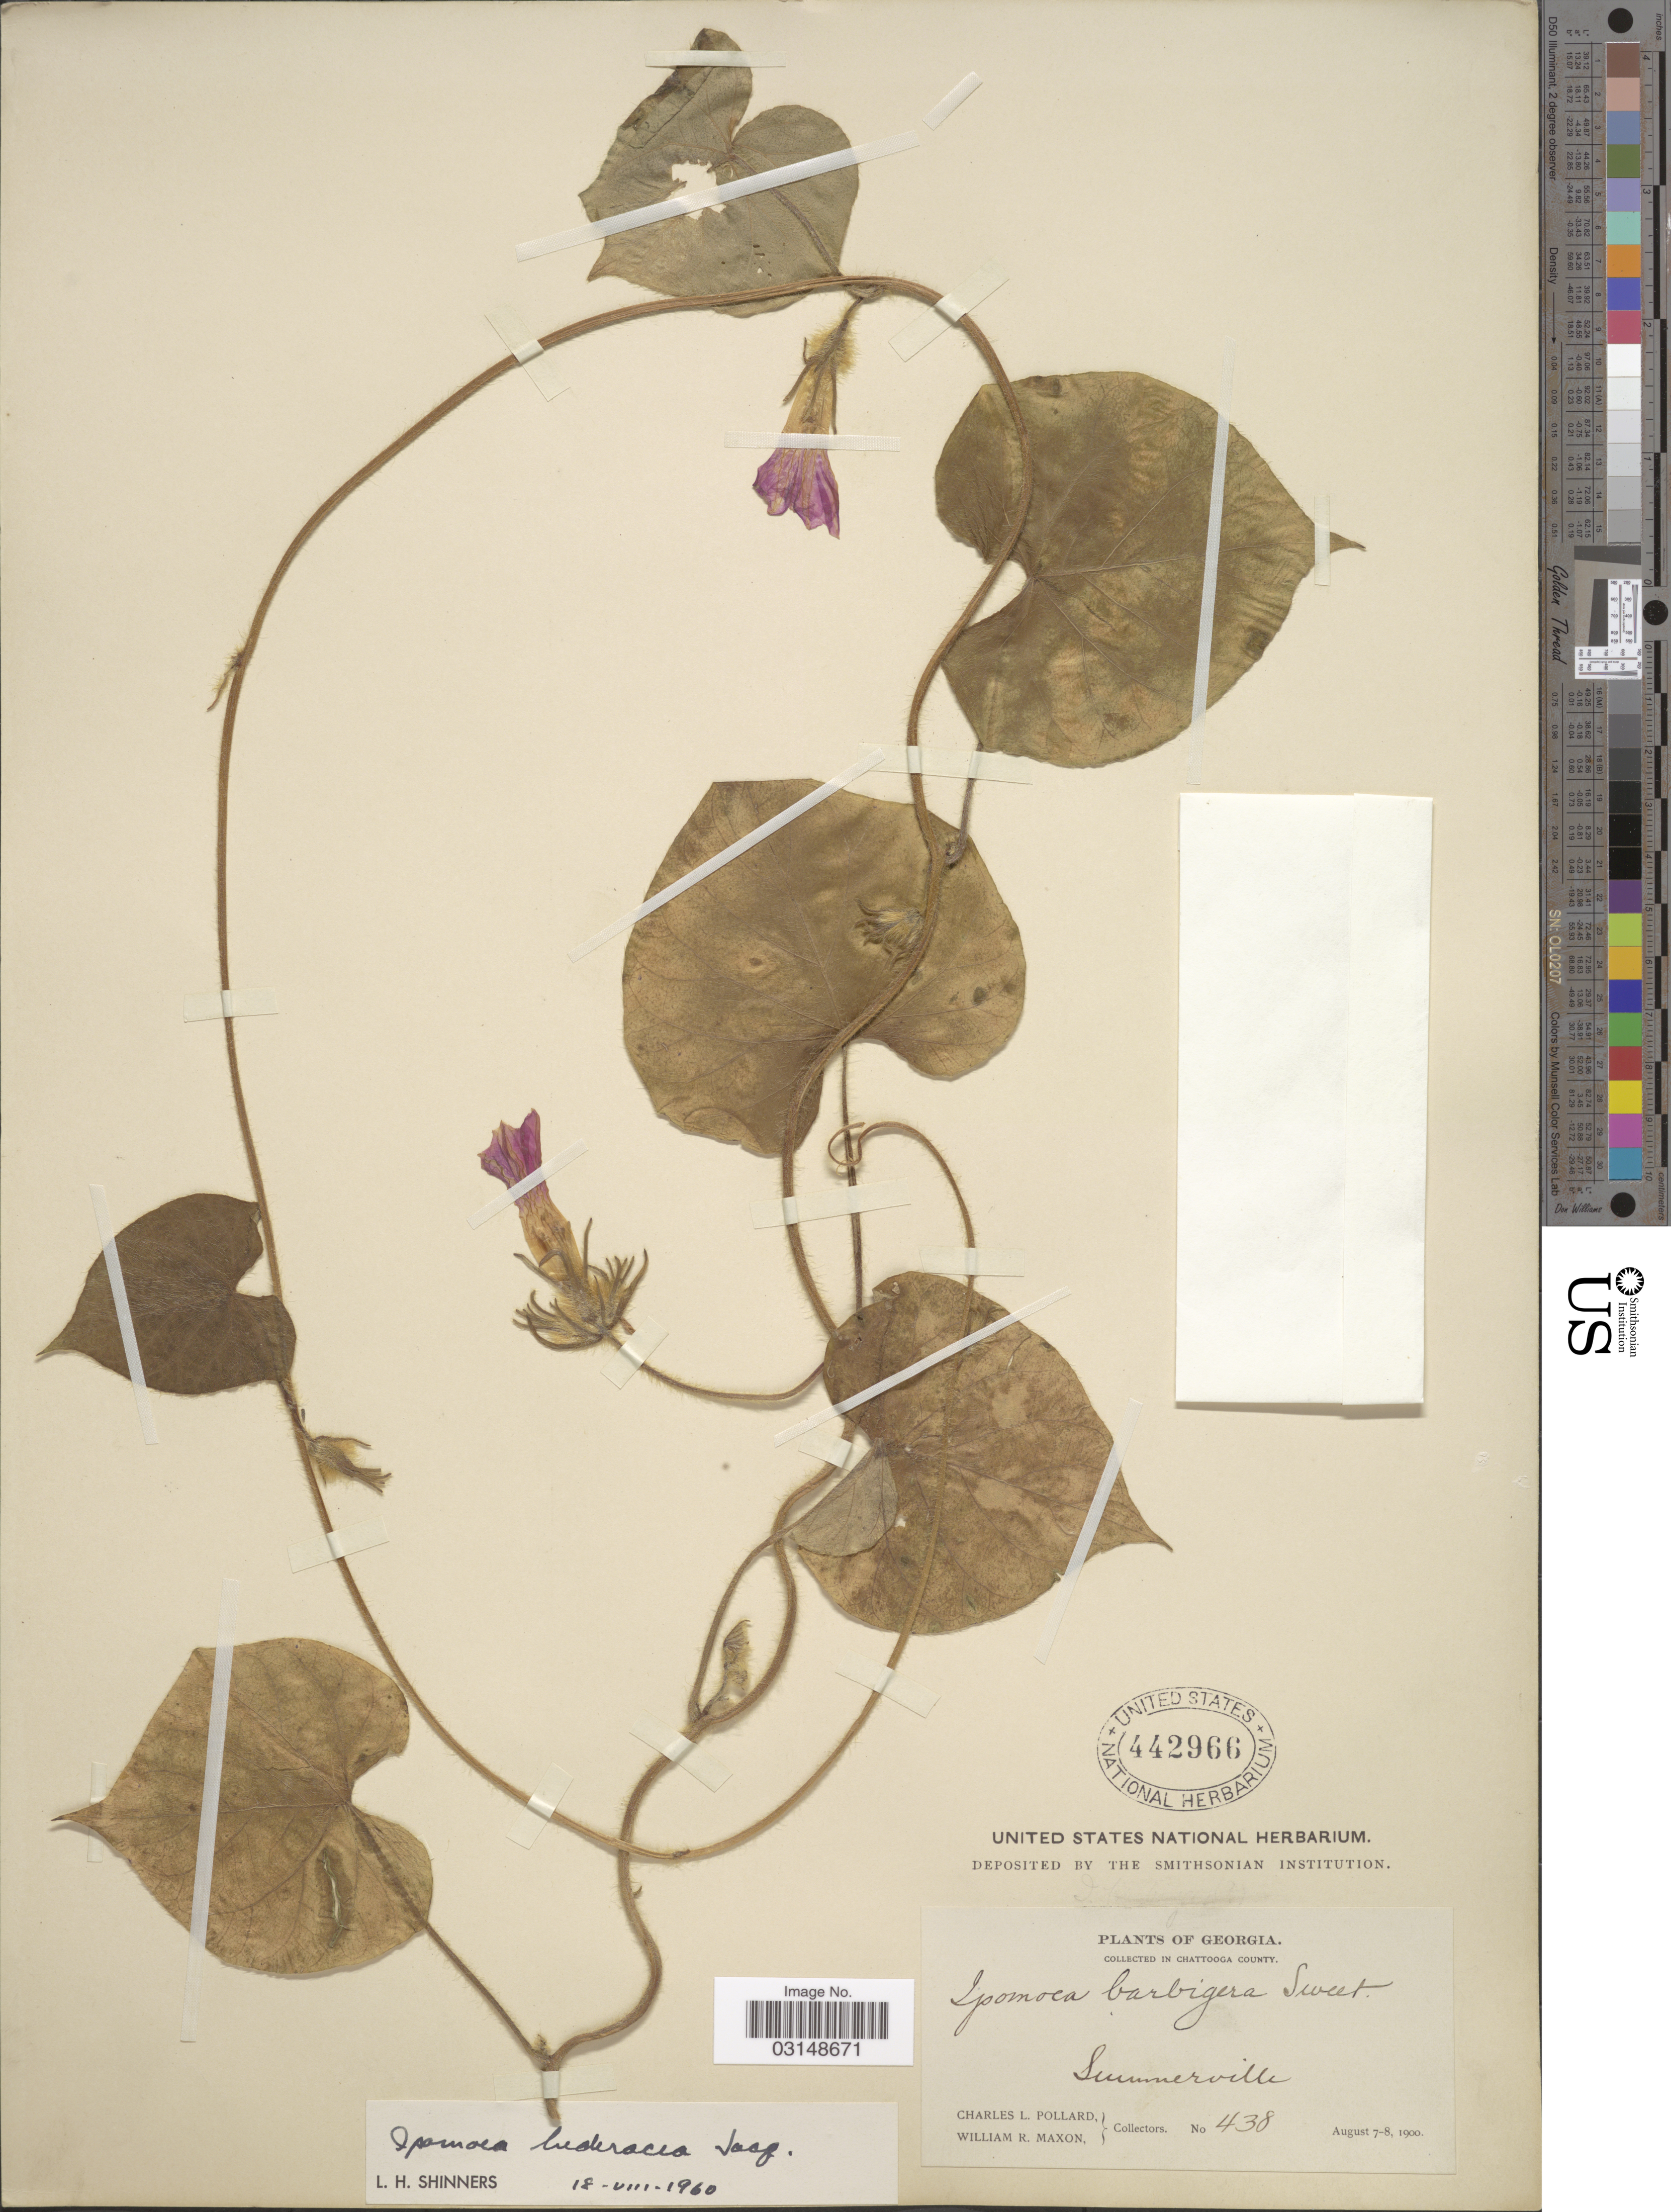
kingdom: Plantae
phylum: Tracheophyta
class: Magnoliopsida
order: Solanales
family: Convolvulaceae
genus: Ipomoea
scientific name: Ipomoea hederacea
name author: Jacq.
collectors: C. L. Pollard & W. R. Maxon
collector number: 438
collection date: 1900-08-07/1900-08-08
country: United States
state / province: Georgia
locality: Chattooga County, Summerville.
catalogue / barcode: US 442966